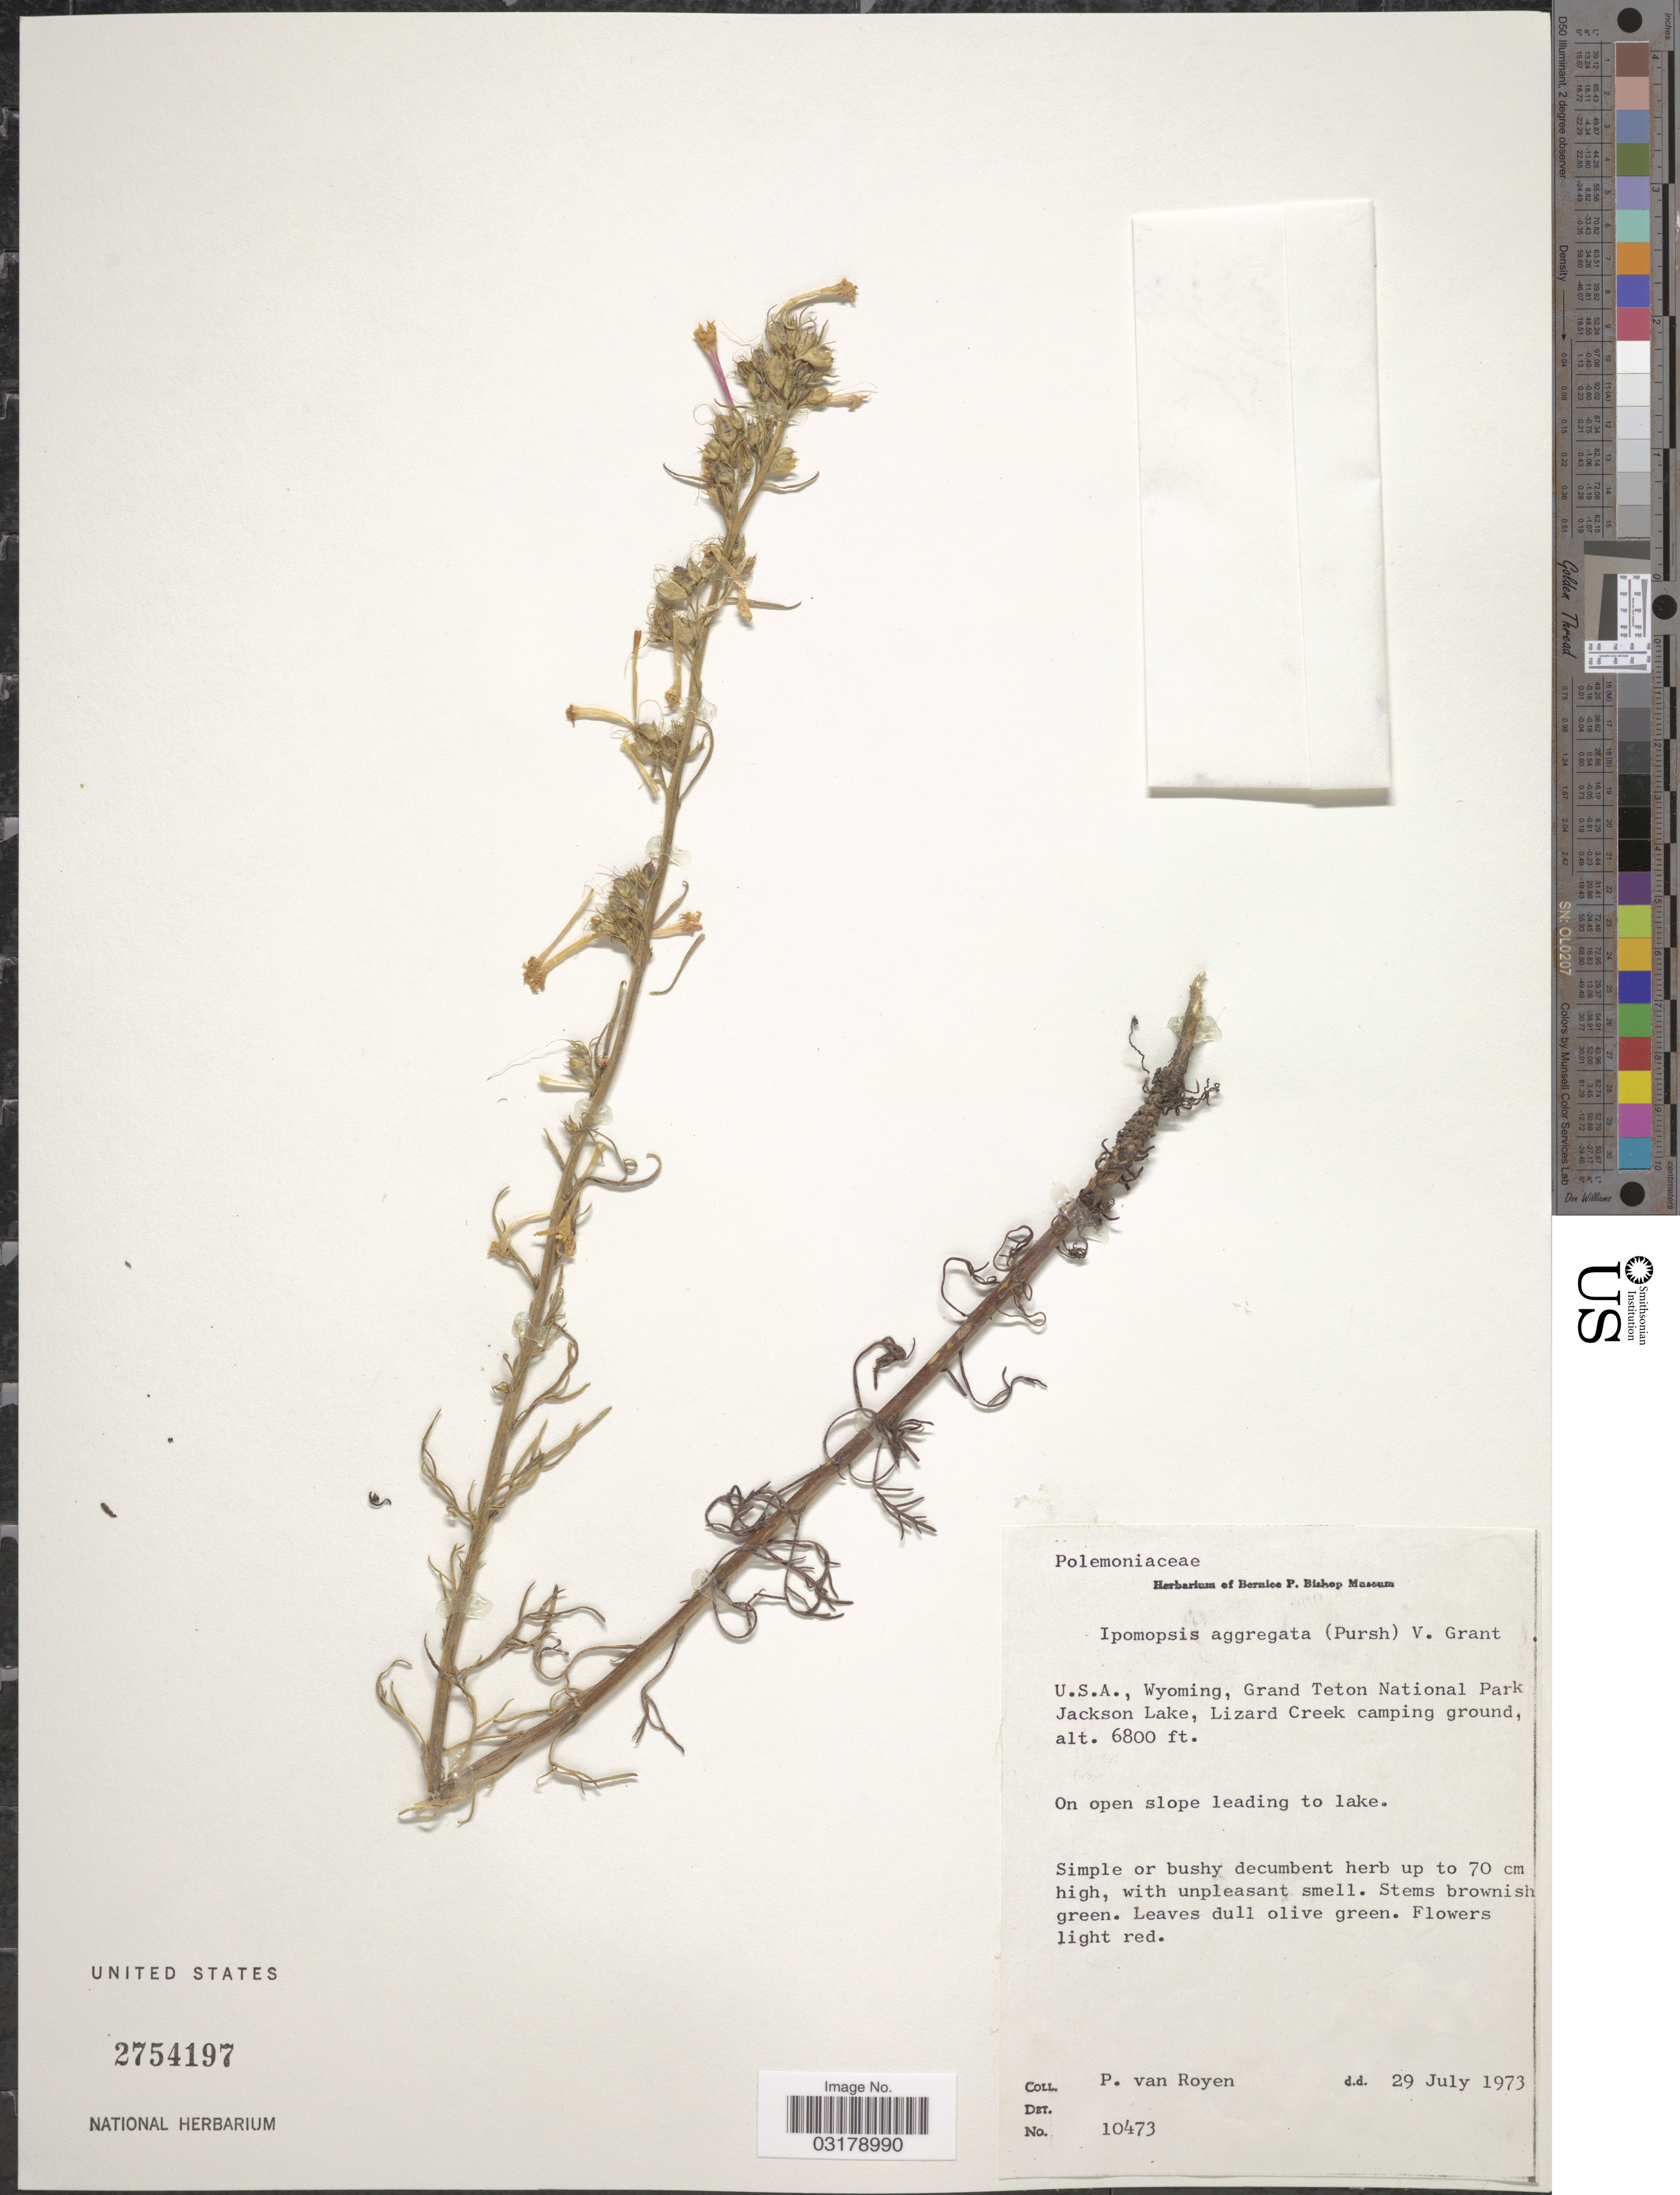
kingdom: Plantae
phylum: Tracheophyta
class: Magnoliopsida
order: Ericales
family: Polemoniaceae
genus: Ipomopsis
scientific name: Ipomopsis aggregata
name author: (Pursh) V.E. Grant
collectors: P. van Royen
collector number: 10473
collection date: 1973-07-29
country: United States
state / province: Wyoming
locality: Grand Teton National Park Jackson Lake, Lizard Creek camping ground.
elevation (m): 2073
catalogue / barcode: US 2754197